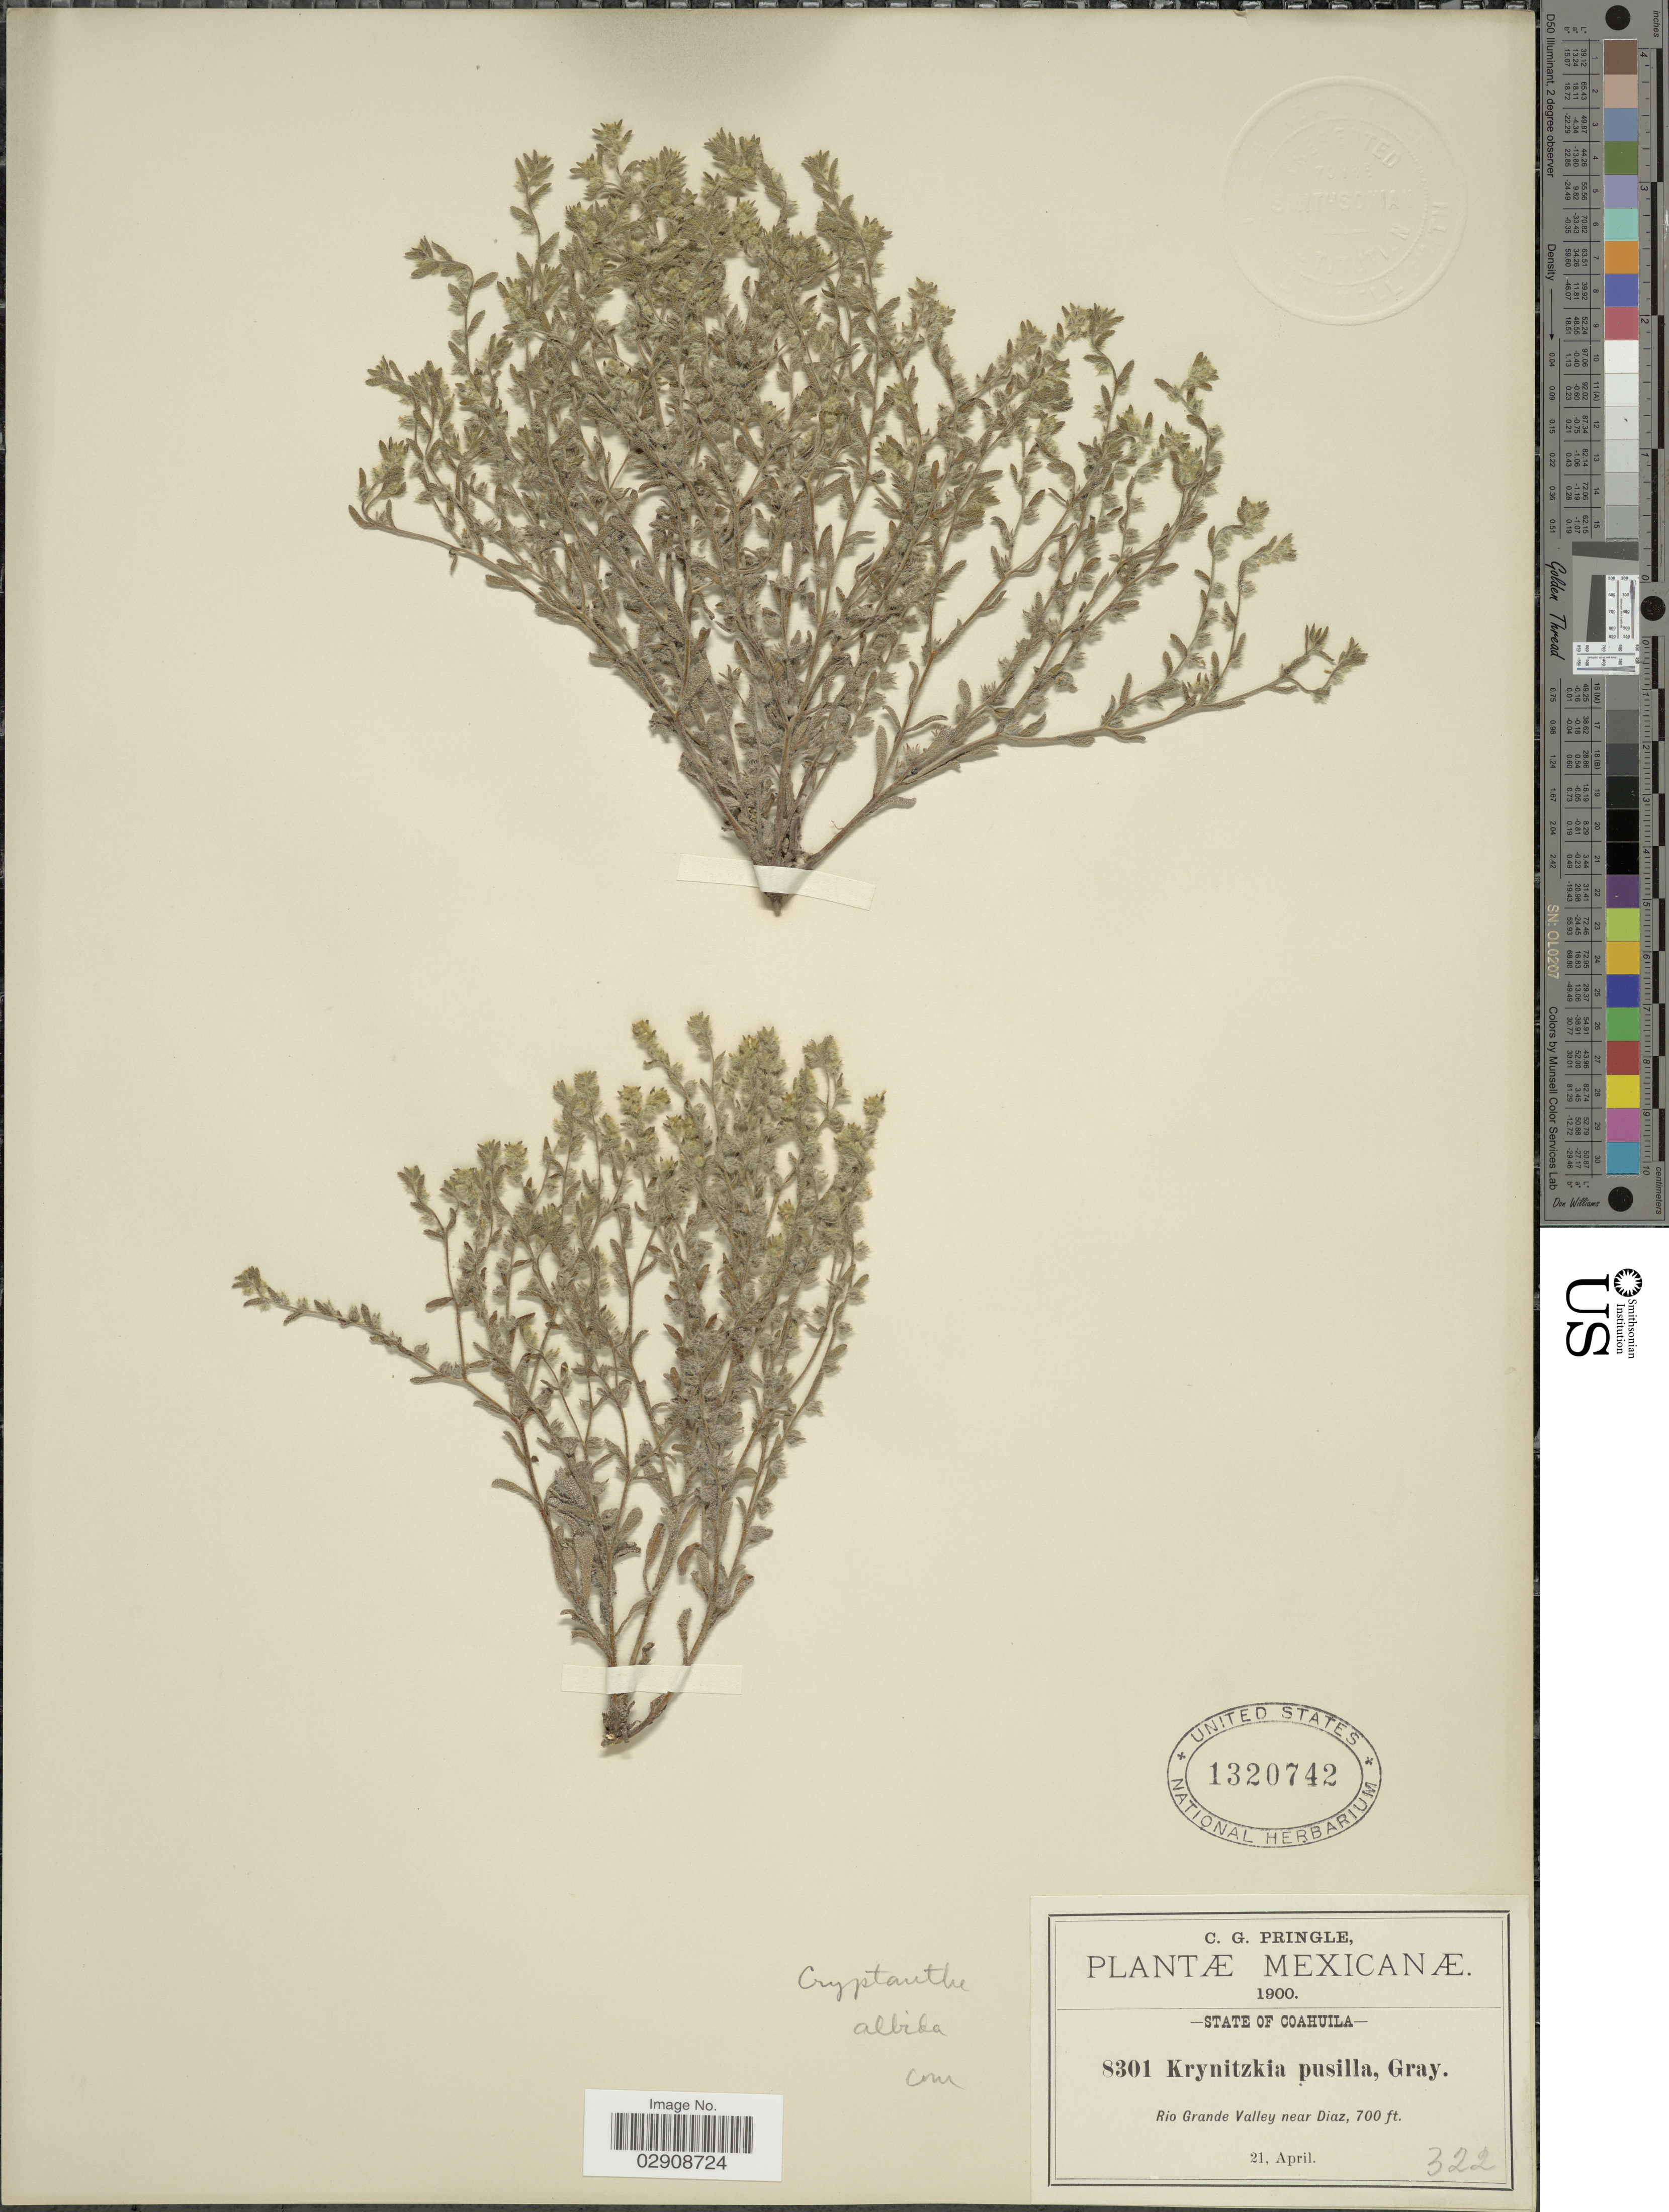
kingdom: Plantae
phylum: Tracheophyta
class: Magnoliopsida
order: Boraginales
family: Boraginaceae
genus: Cryptantha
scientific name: Cryptantha mexicana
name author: (Brandegee) I.M. Johnst.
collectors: C. G. Pringle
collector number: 8301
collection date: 1900-04-21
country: Mexico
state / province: Coahuila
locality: Rio Grande Valley near Diaz.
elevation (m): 213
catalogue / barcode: US 1320742